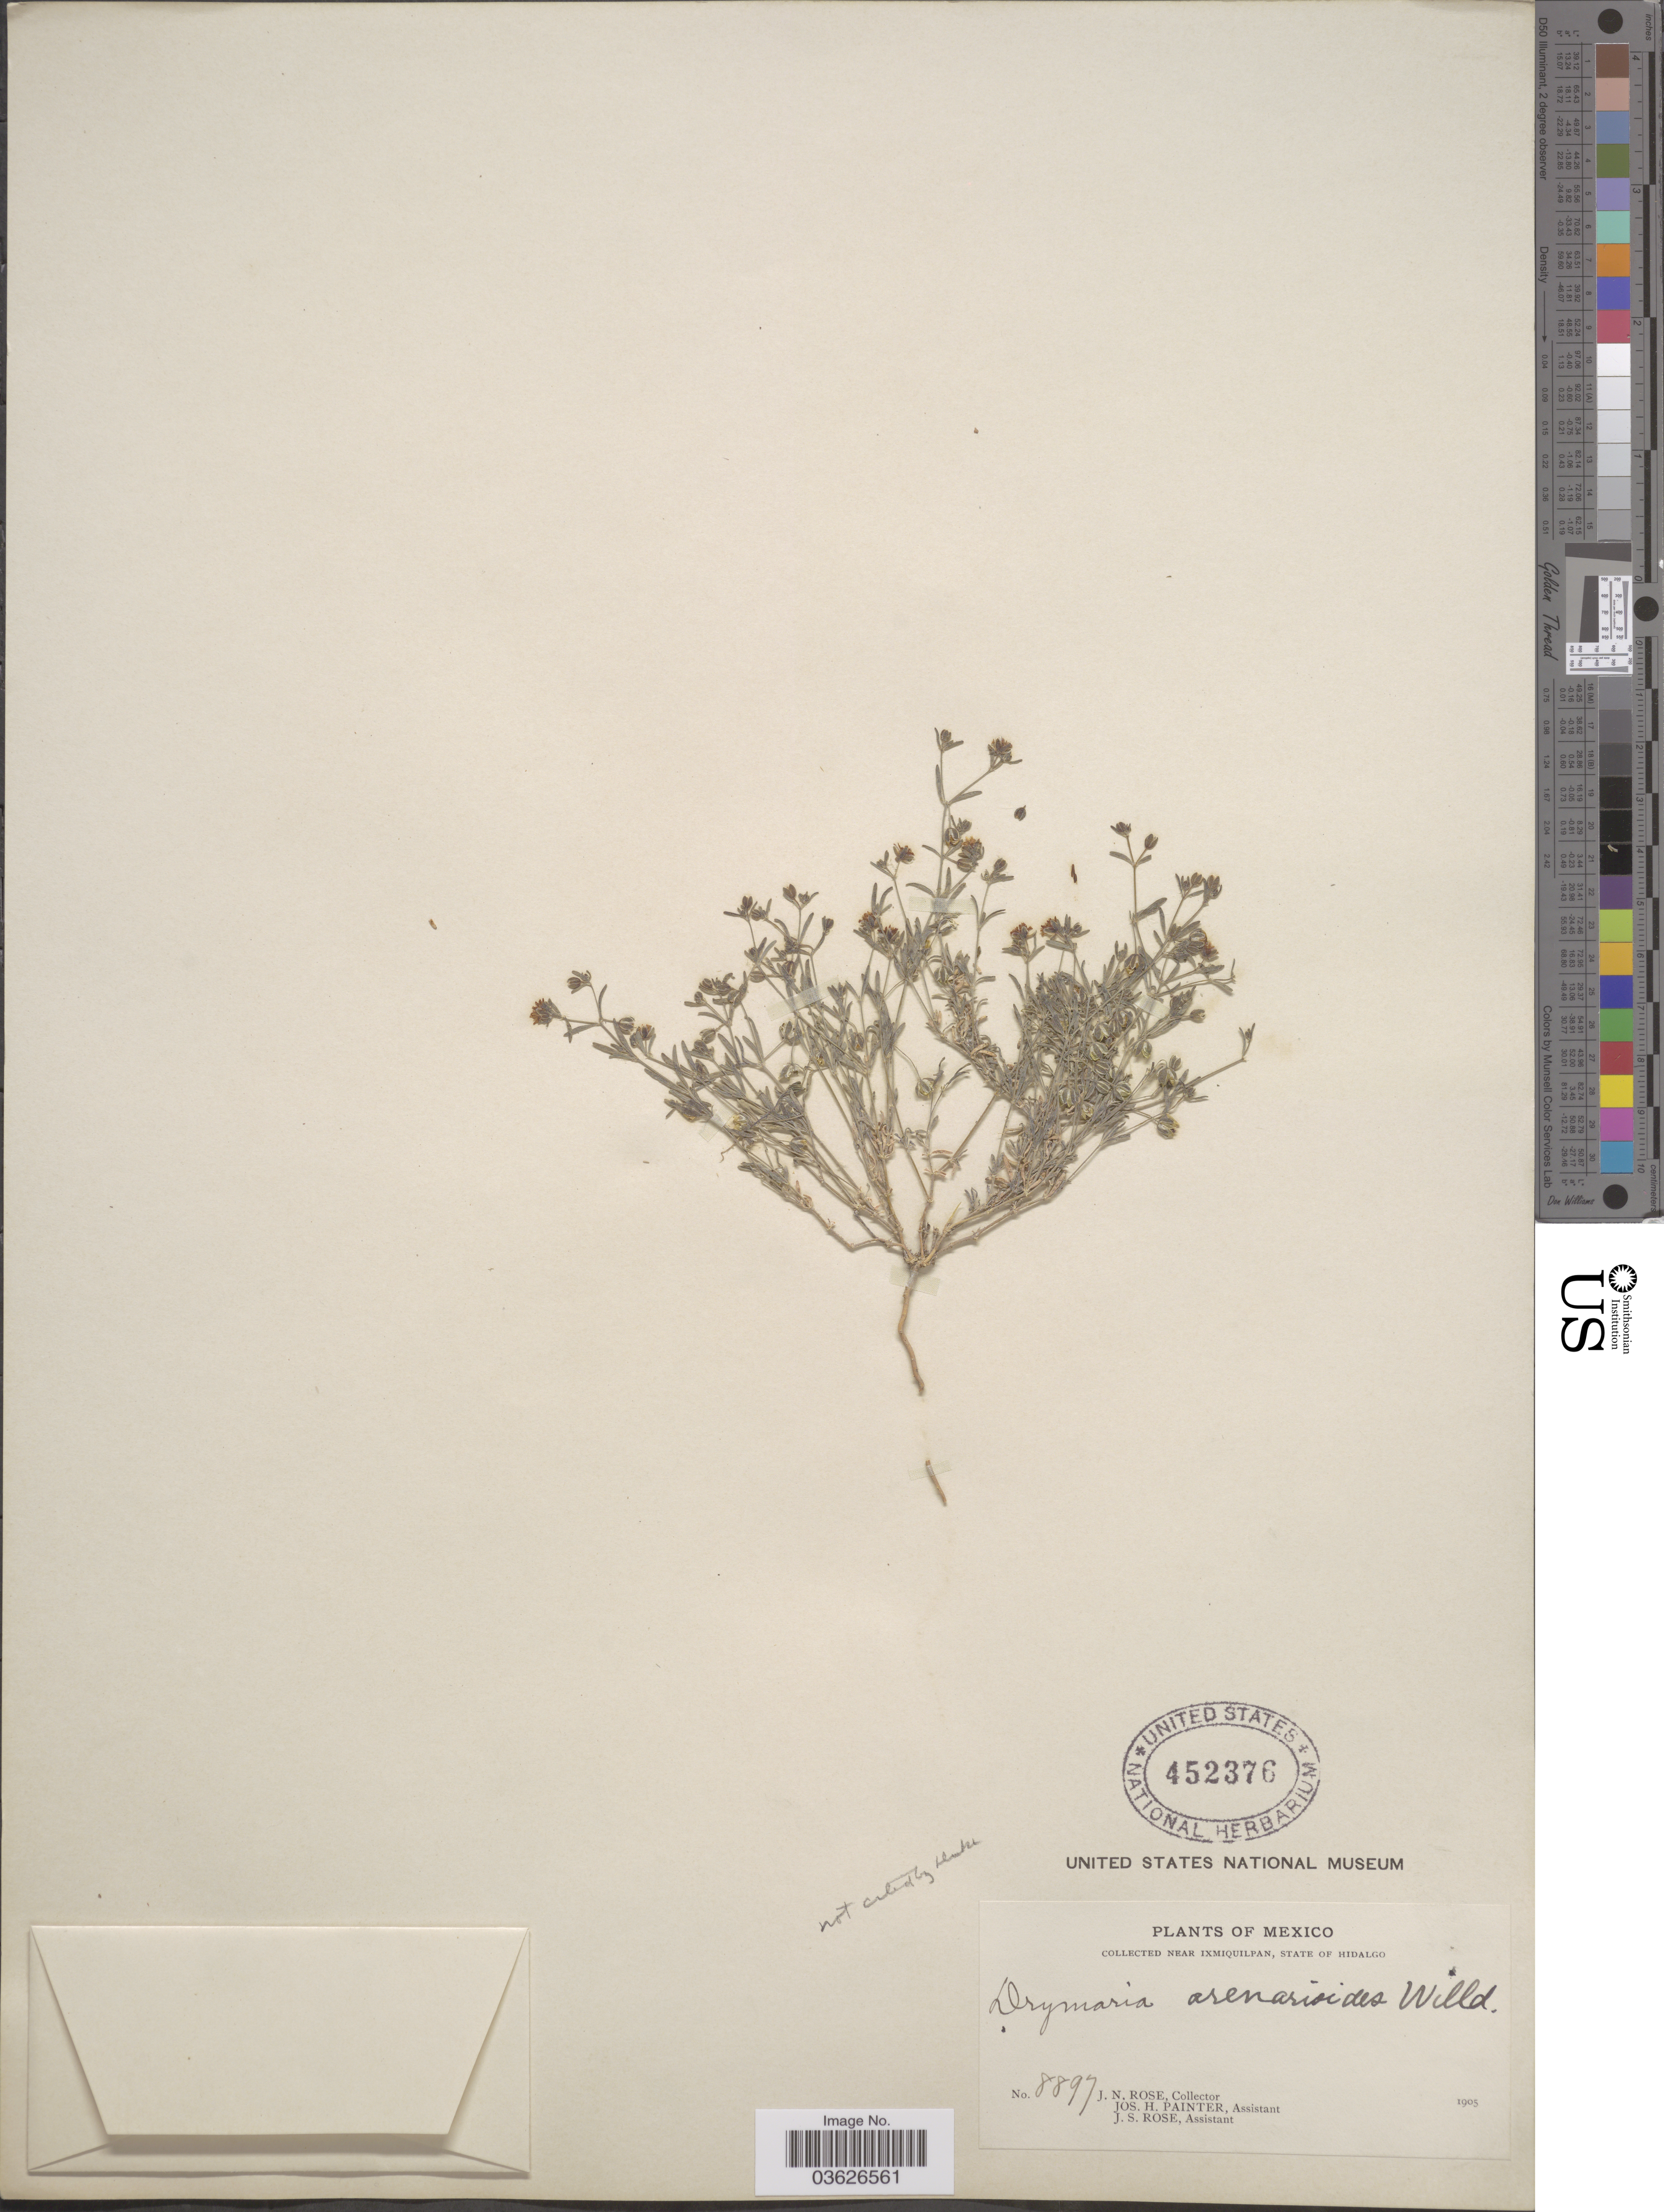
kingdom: Plantae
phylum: Tracheophyta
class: Magnoliopsida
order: Caryophyllales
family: Caryophyllaceae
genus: Drymaria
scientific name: Drymaria arenarioides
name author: Willd. ex Roem. & Schult.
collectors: J. N. Rose, J. H. Painter & J. S. Rose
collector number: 8897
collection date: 1905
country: Mexico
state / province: Hidalgo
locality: Near Ixmiquilpan.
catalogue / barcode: US 452376